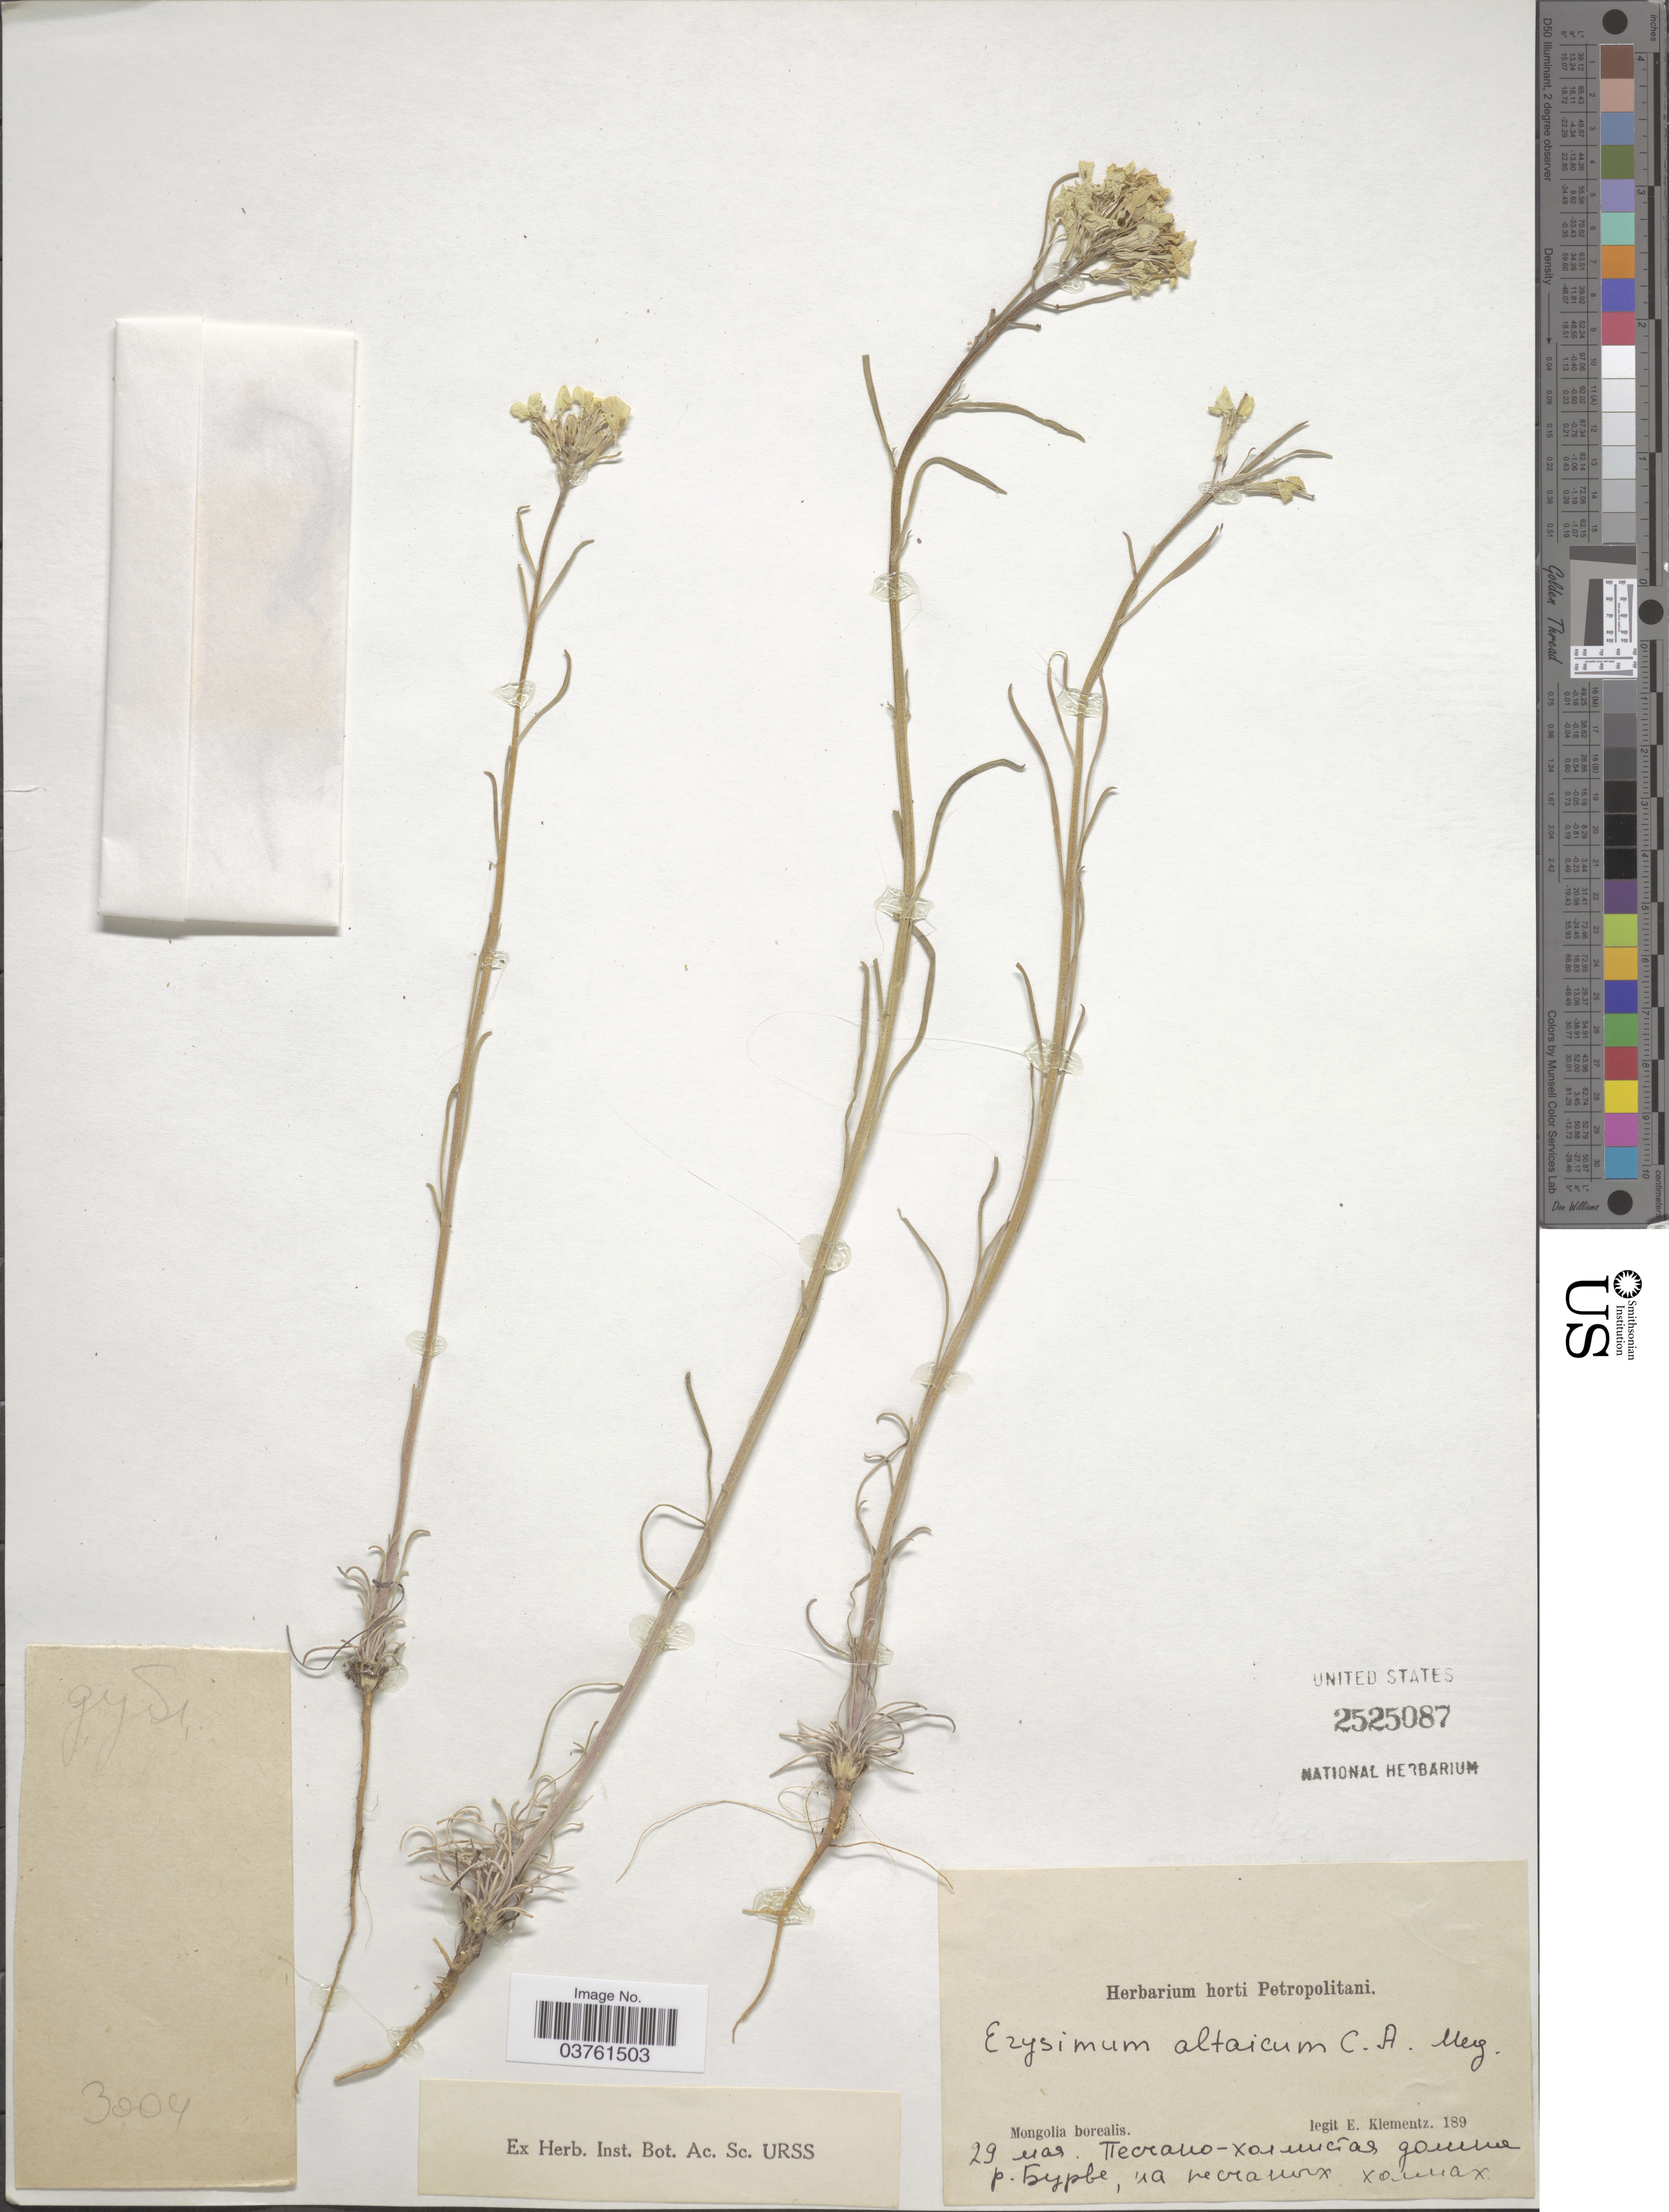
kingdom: Plantae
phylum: Tracheophyta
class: Magnoliopsida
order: Brassicales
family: Brassicaceae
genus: Erysimum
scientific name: Erysimum altaicum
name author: C.A. Mey.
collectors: E. Klementz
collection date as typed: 29 X 189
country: Mongolia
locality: Mongolia borialis.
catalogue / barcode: US 2525087